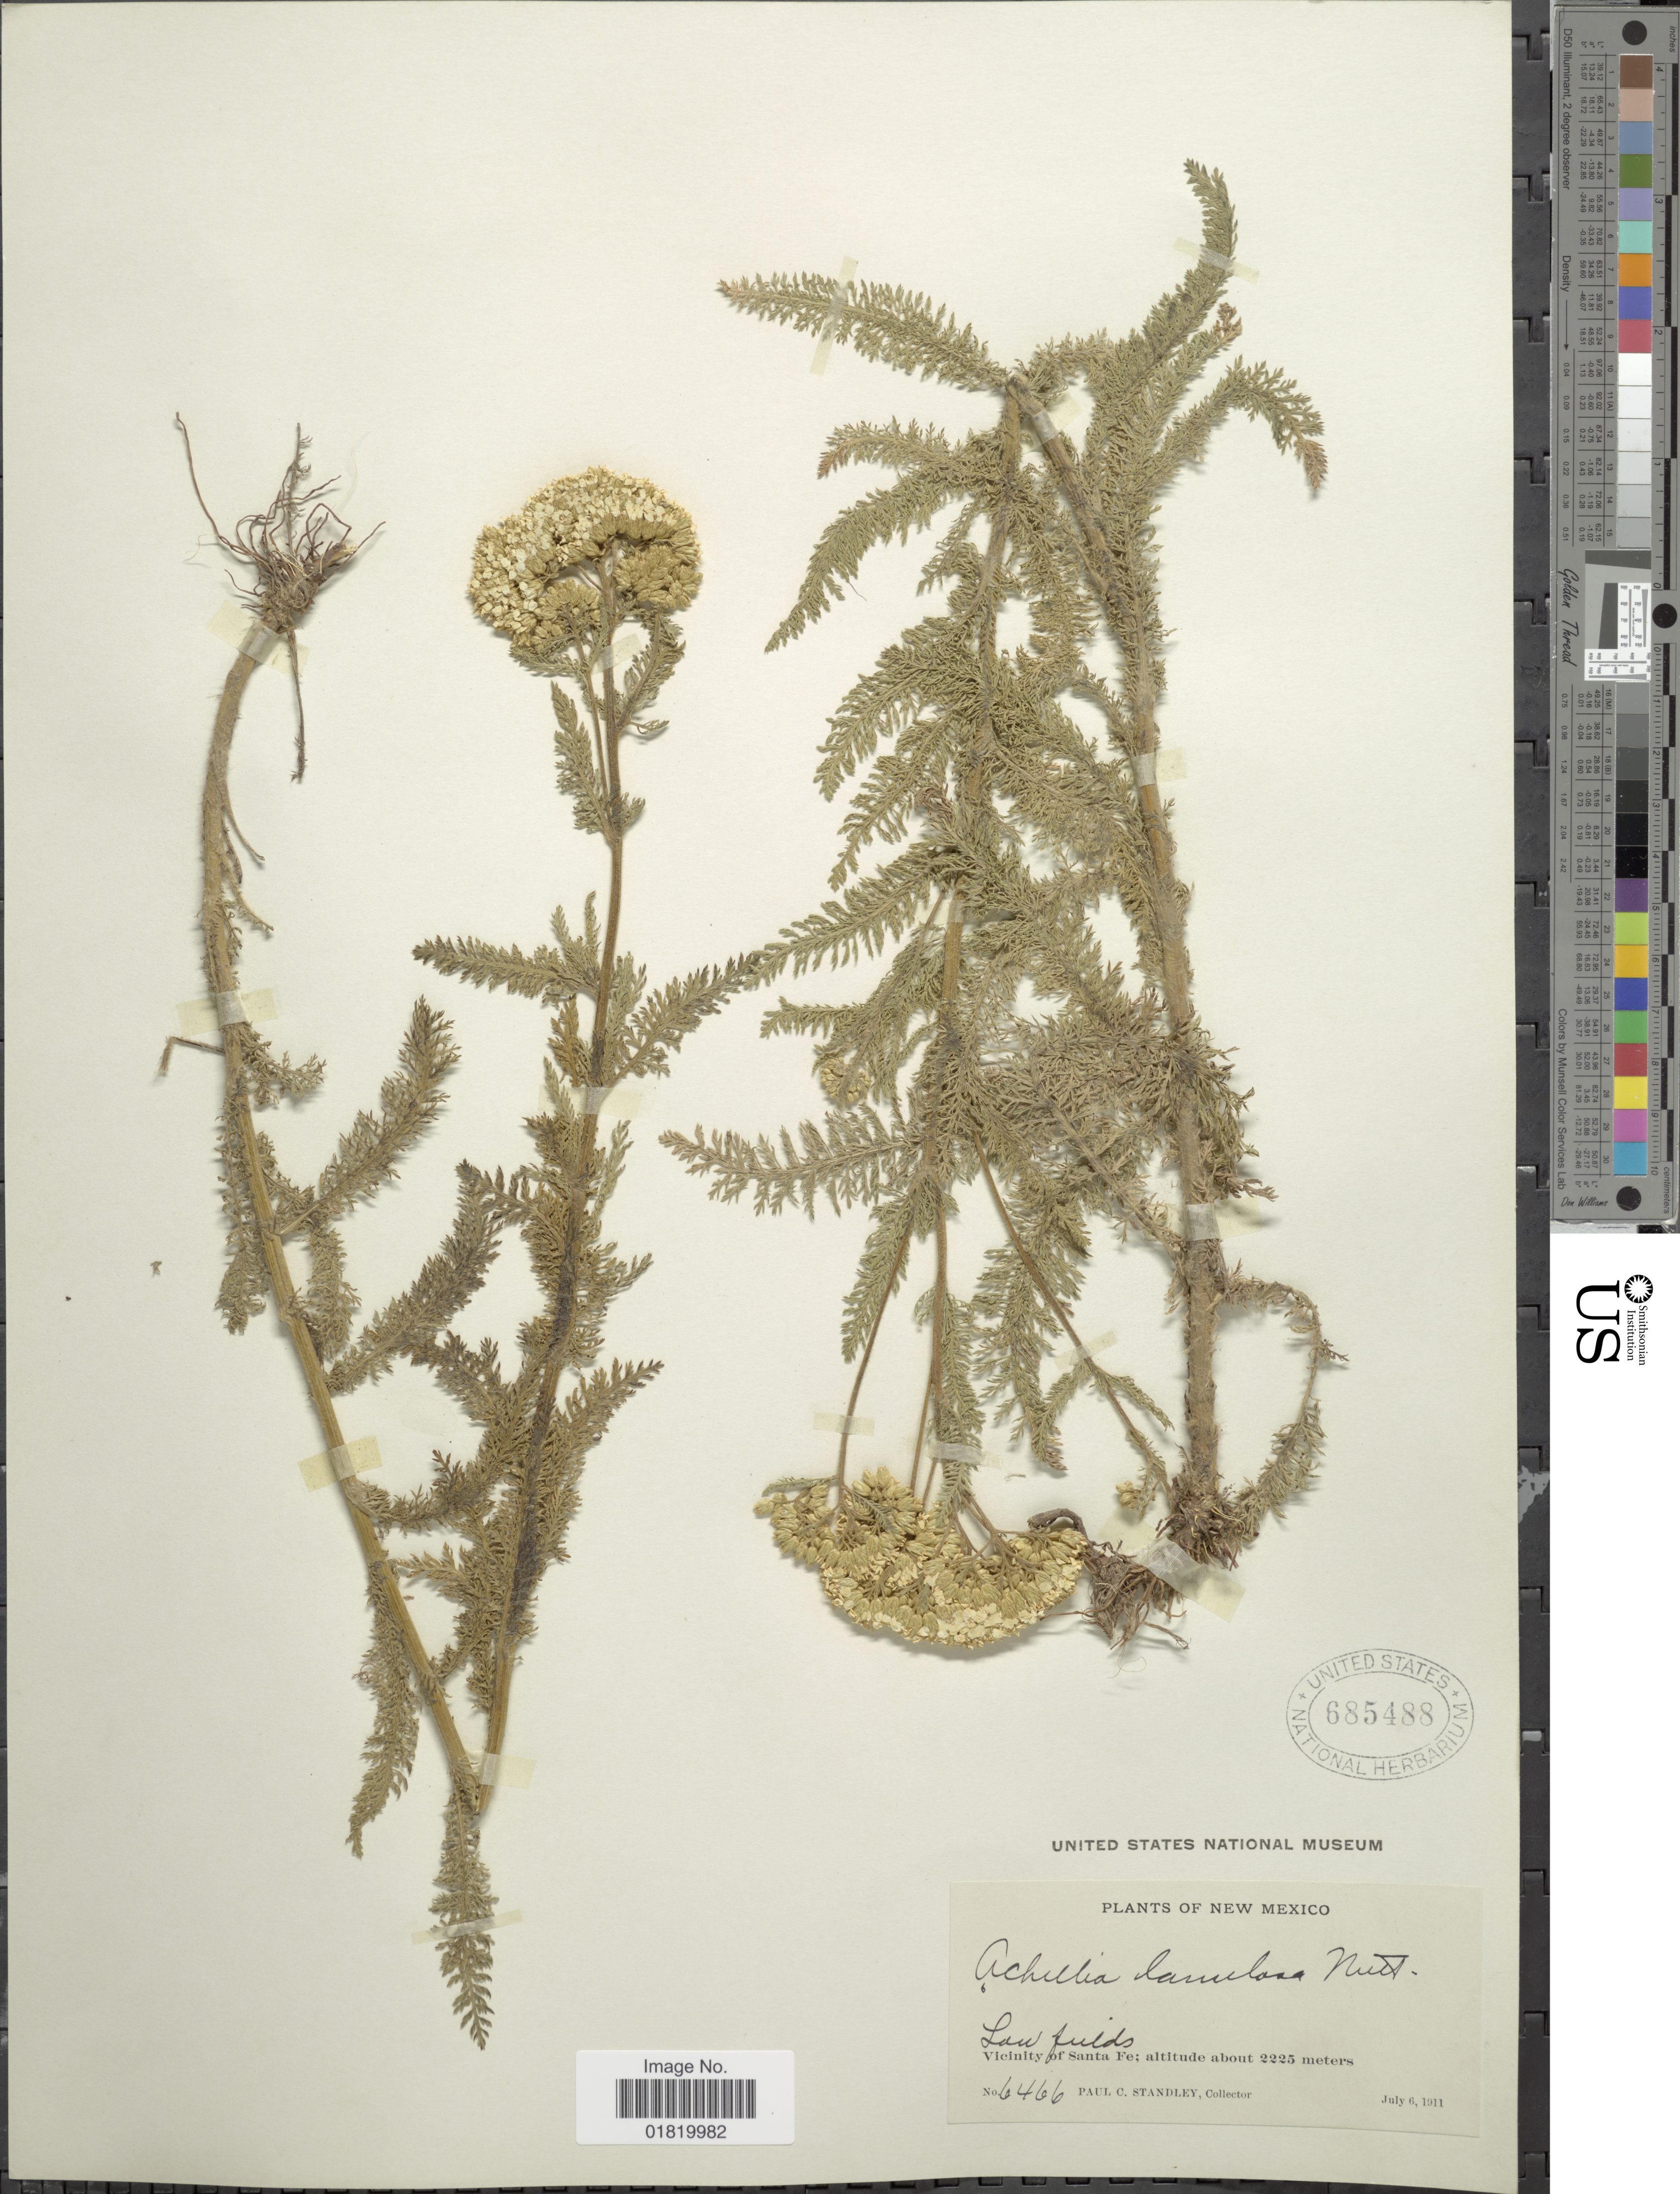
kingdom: Plantae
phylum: Tracheophyta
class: Magnoliopsida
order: Asterales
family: Asteraceae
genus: Achillea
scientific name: Achillea lanulosa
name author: Nutt.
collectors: P. C. Standley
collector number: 6466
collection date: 1911-07-06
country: United States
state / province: New Mexico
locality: Vicinity of Santa Fe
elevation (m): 2225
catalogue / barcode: US 685488